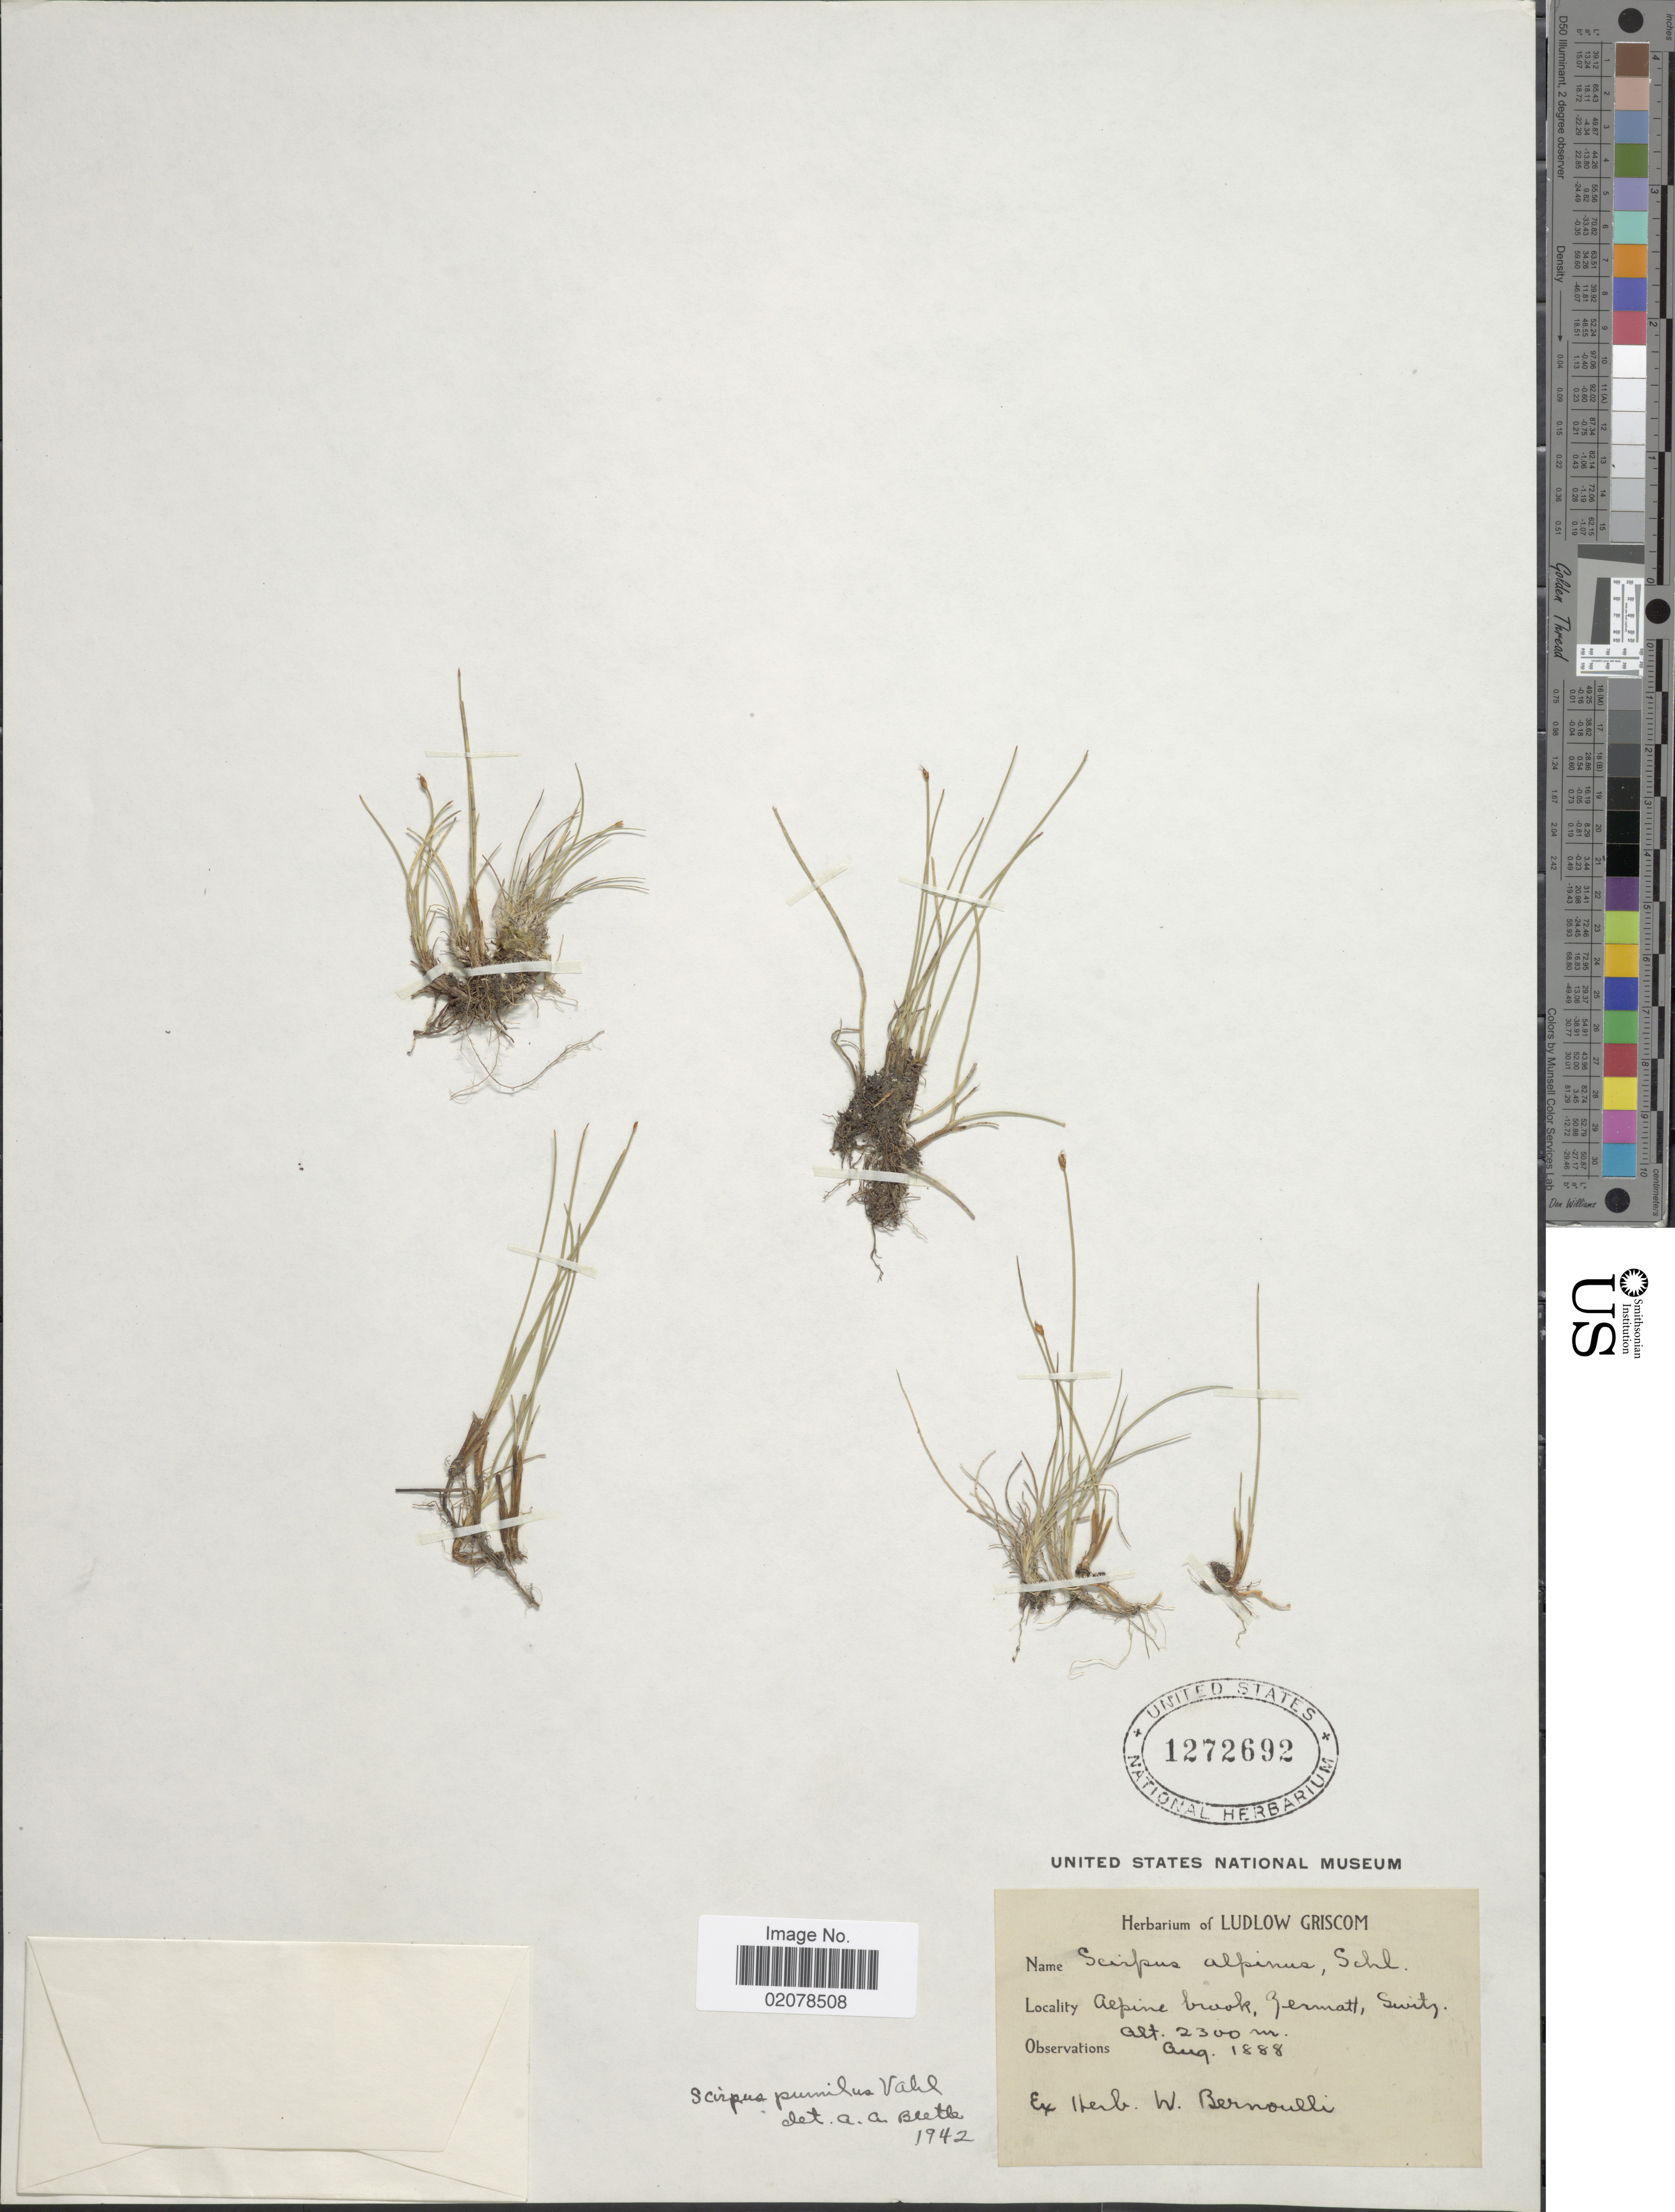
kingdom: Plantae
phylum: Tracheophyta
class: Liliopsida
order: Poales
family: Cyperaceae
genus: Trichophorum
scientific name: Trichophorum pumilum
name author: (Vahl) Schinz & Thell.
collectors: Ex herb. W. Bernoulli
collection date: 1888-08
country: Switzerland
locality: Alpine brook, Zermatt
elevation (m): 2300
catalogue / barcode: US 1272692